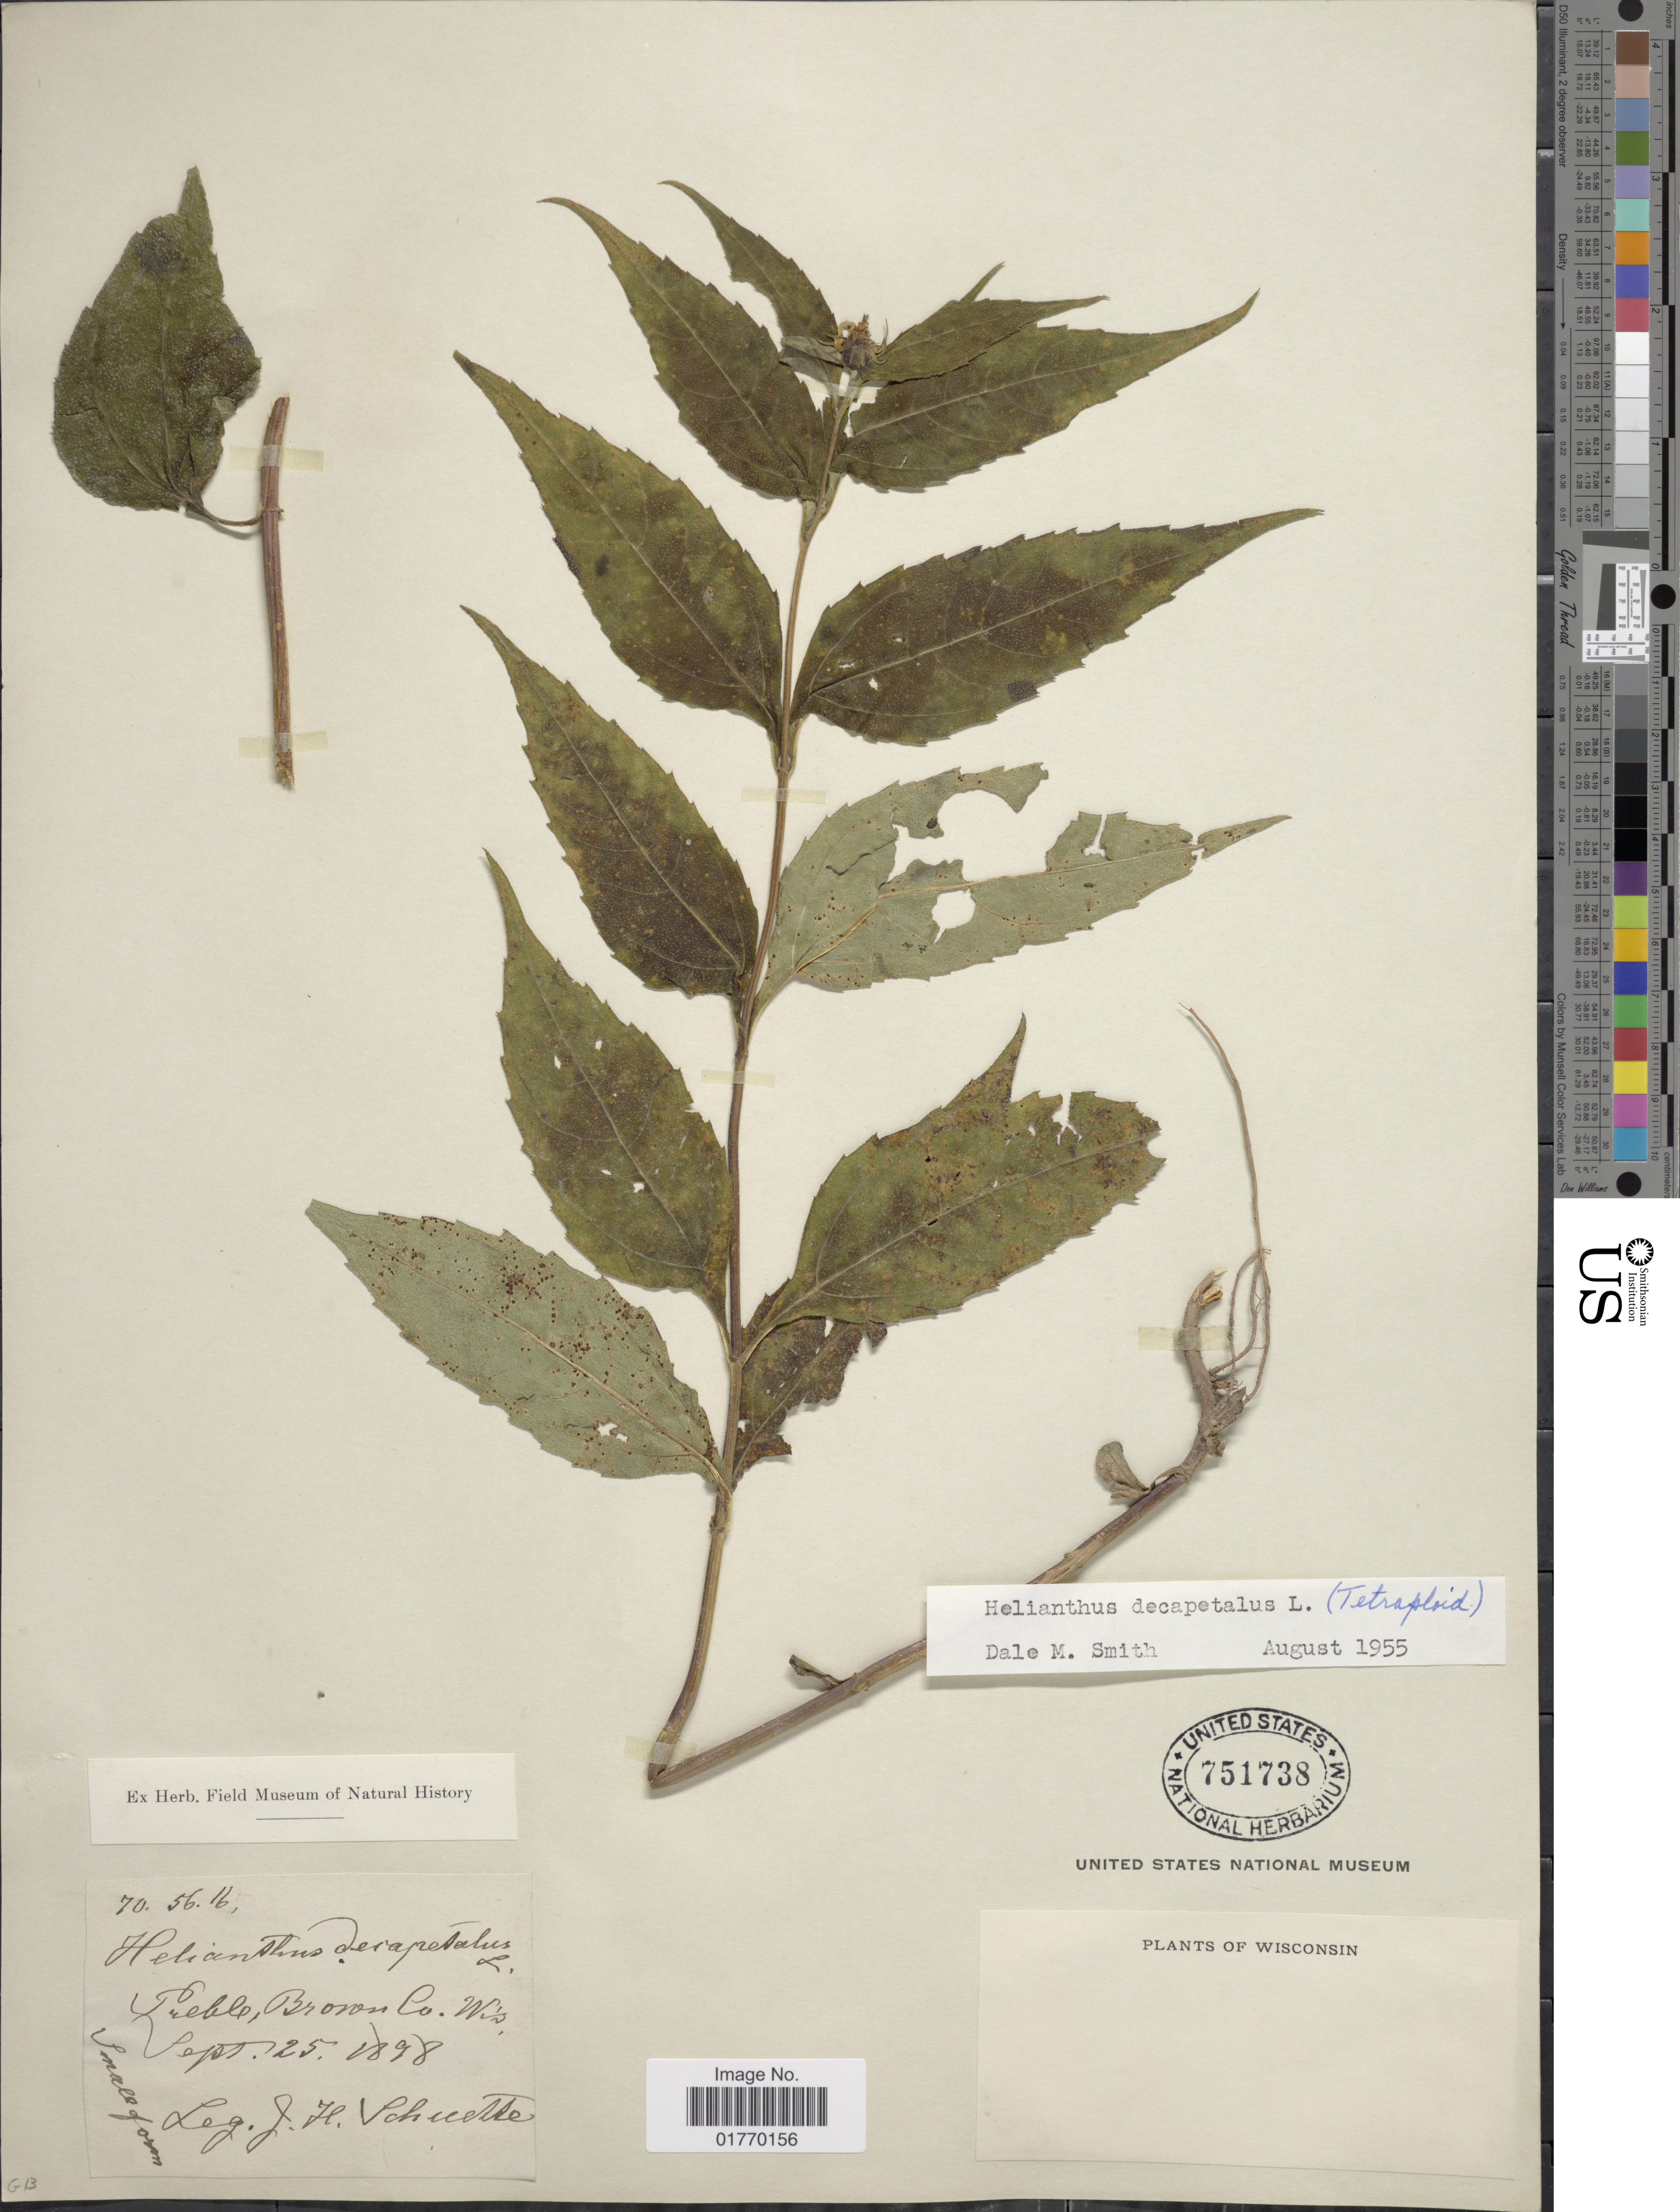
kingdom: Plantae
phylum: Tracheophyta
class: Magnoliopsida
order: Asterales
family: Asteraceae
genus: Helianthus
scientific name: Helianthus decapetalus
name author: L.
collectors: J. H. Schuette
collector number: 70.56.16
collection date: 1898-09-25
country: United States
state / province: Wisconsin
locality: Pueblo, Brown Co.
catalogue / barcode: US 751738